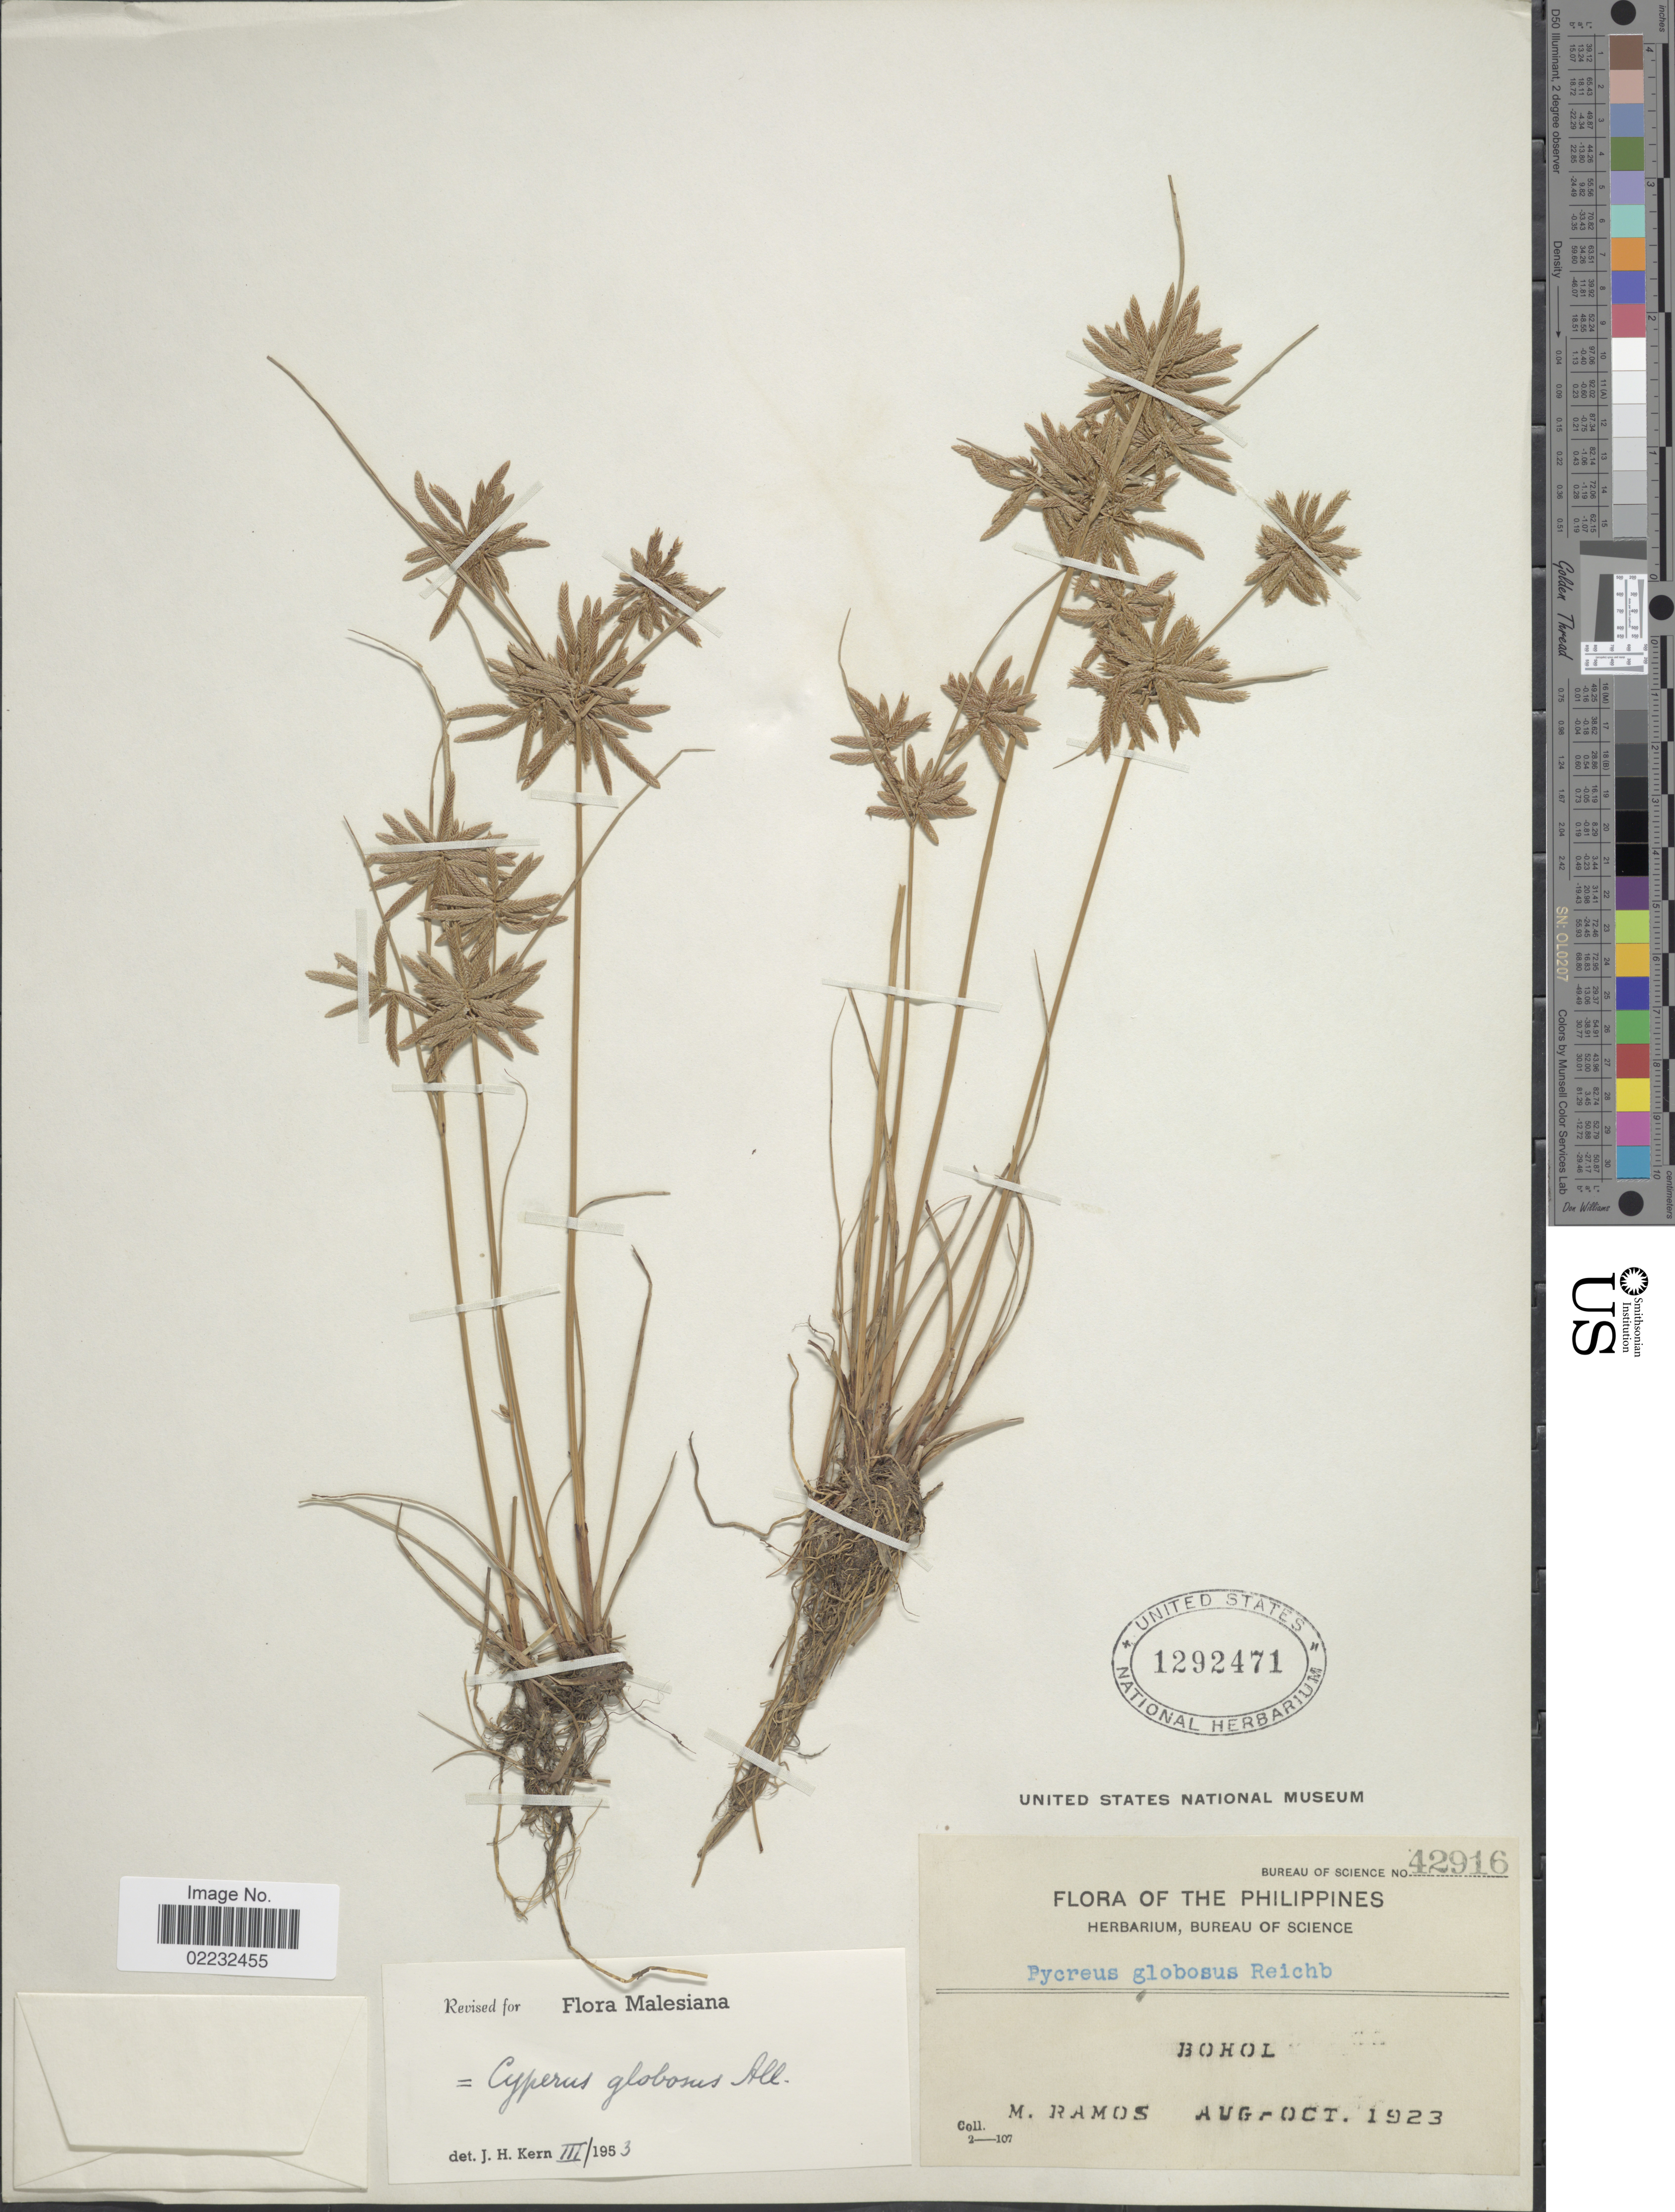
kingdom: Plantae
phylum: Tracheophyta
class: Liliopsida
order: Poales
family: Cyperaceae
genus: Cyperus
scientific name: Cyperus flavidus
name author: Retz.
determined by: Strong, Mark T., (BOT), Smithsonian Institution - National Museum of Natural History (UNITED STATES)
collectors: M. Ramos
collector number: Bureau of Science 42916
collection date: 1923-08/1923-10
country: Philippines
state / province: Central Visayas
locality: Bohol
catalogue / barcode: US 1292471